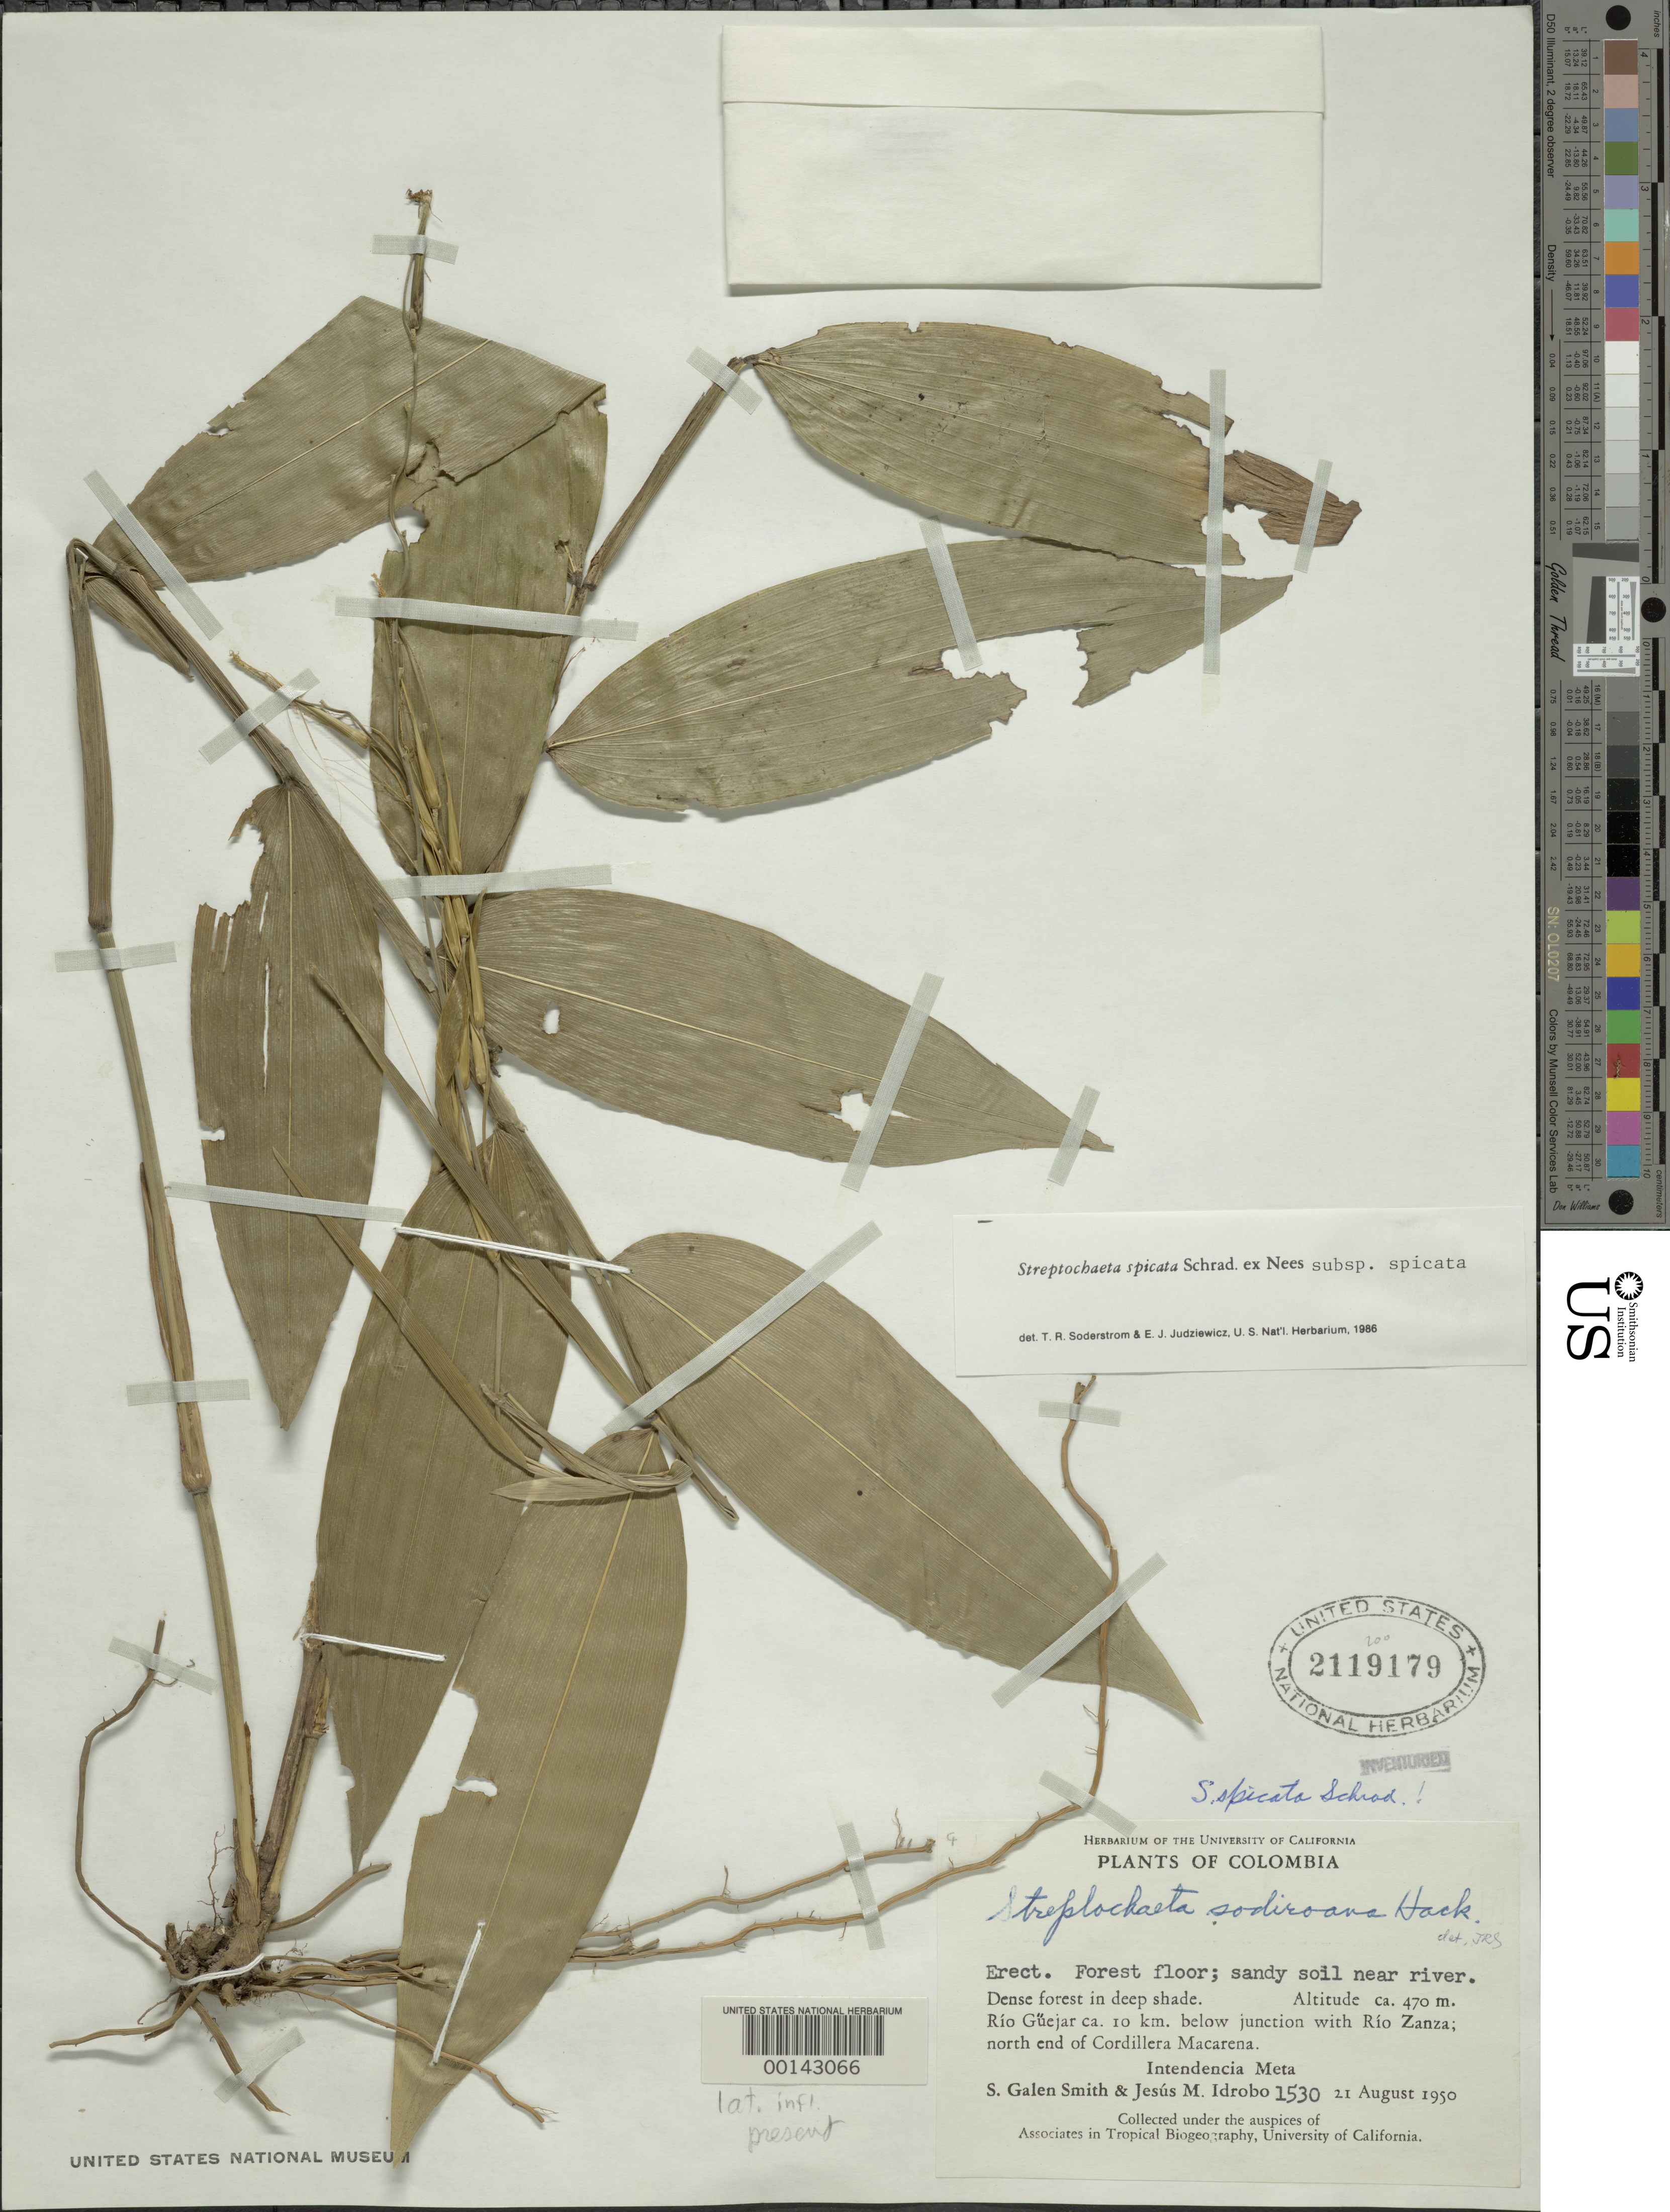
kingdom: Plantae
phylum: Tracheophyta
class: Liliopsida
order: Poales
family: Poaceae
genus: Streptochaeta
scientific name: Streptochaeta spicata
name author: Schrad. ex Nees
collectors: S. G. Smith & J. M. Idrobo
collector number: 1530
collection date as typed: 21 Aug 1950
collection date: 1950-08-21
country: Colombia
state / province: Meta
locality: Rio Guejar, Rio Zanza, Cordillera Macarena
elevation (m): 470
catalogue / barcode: US 2119179